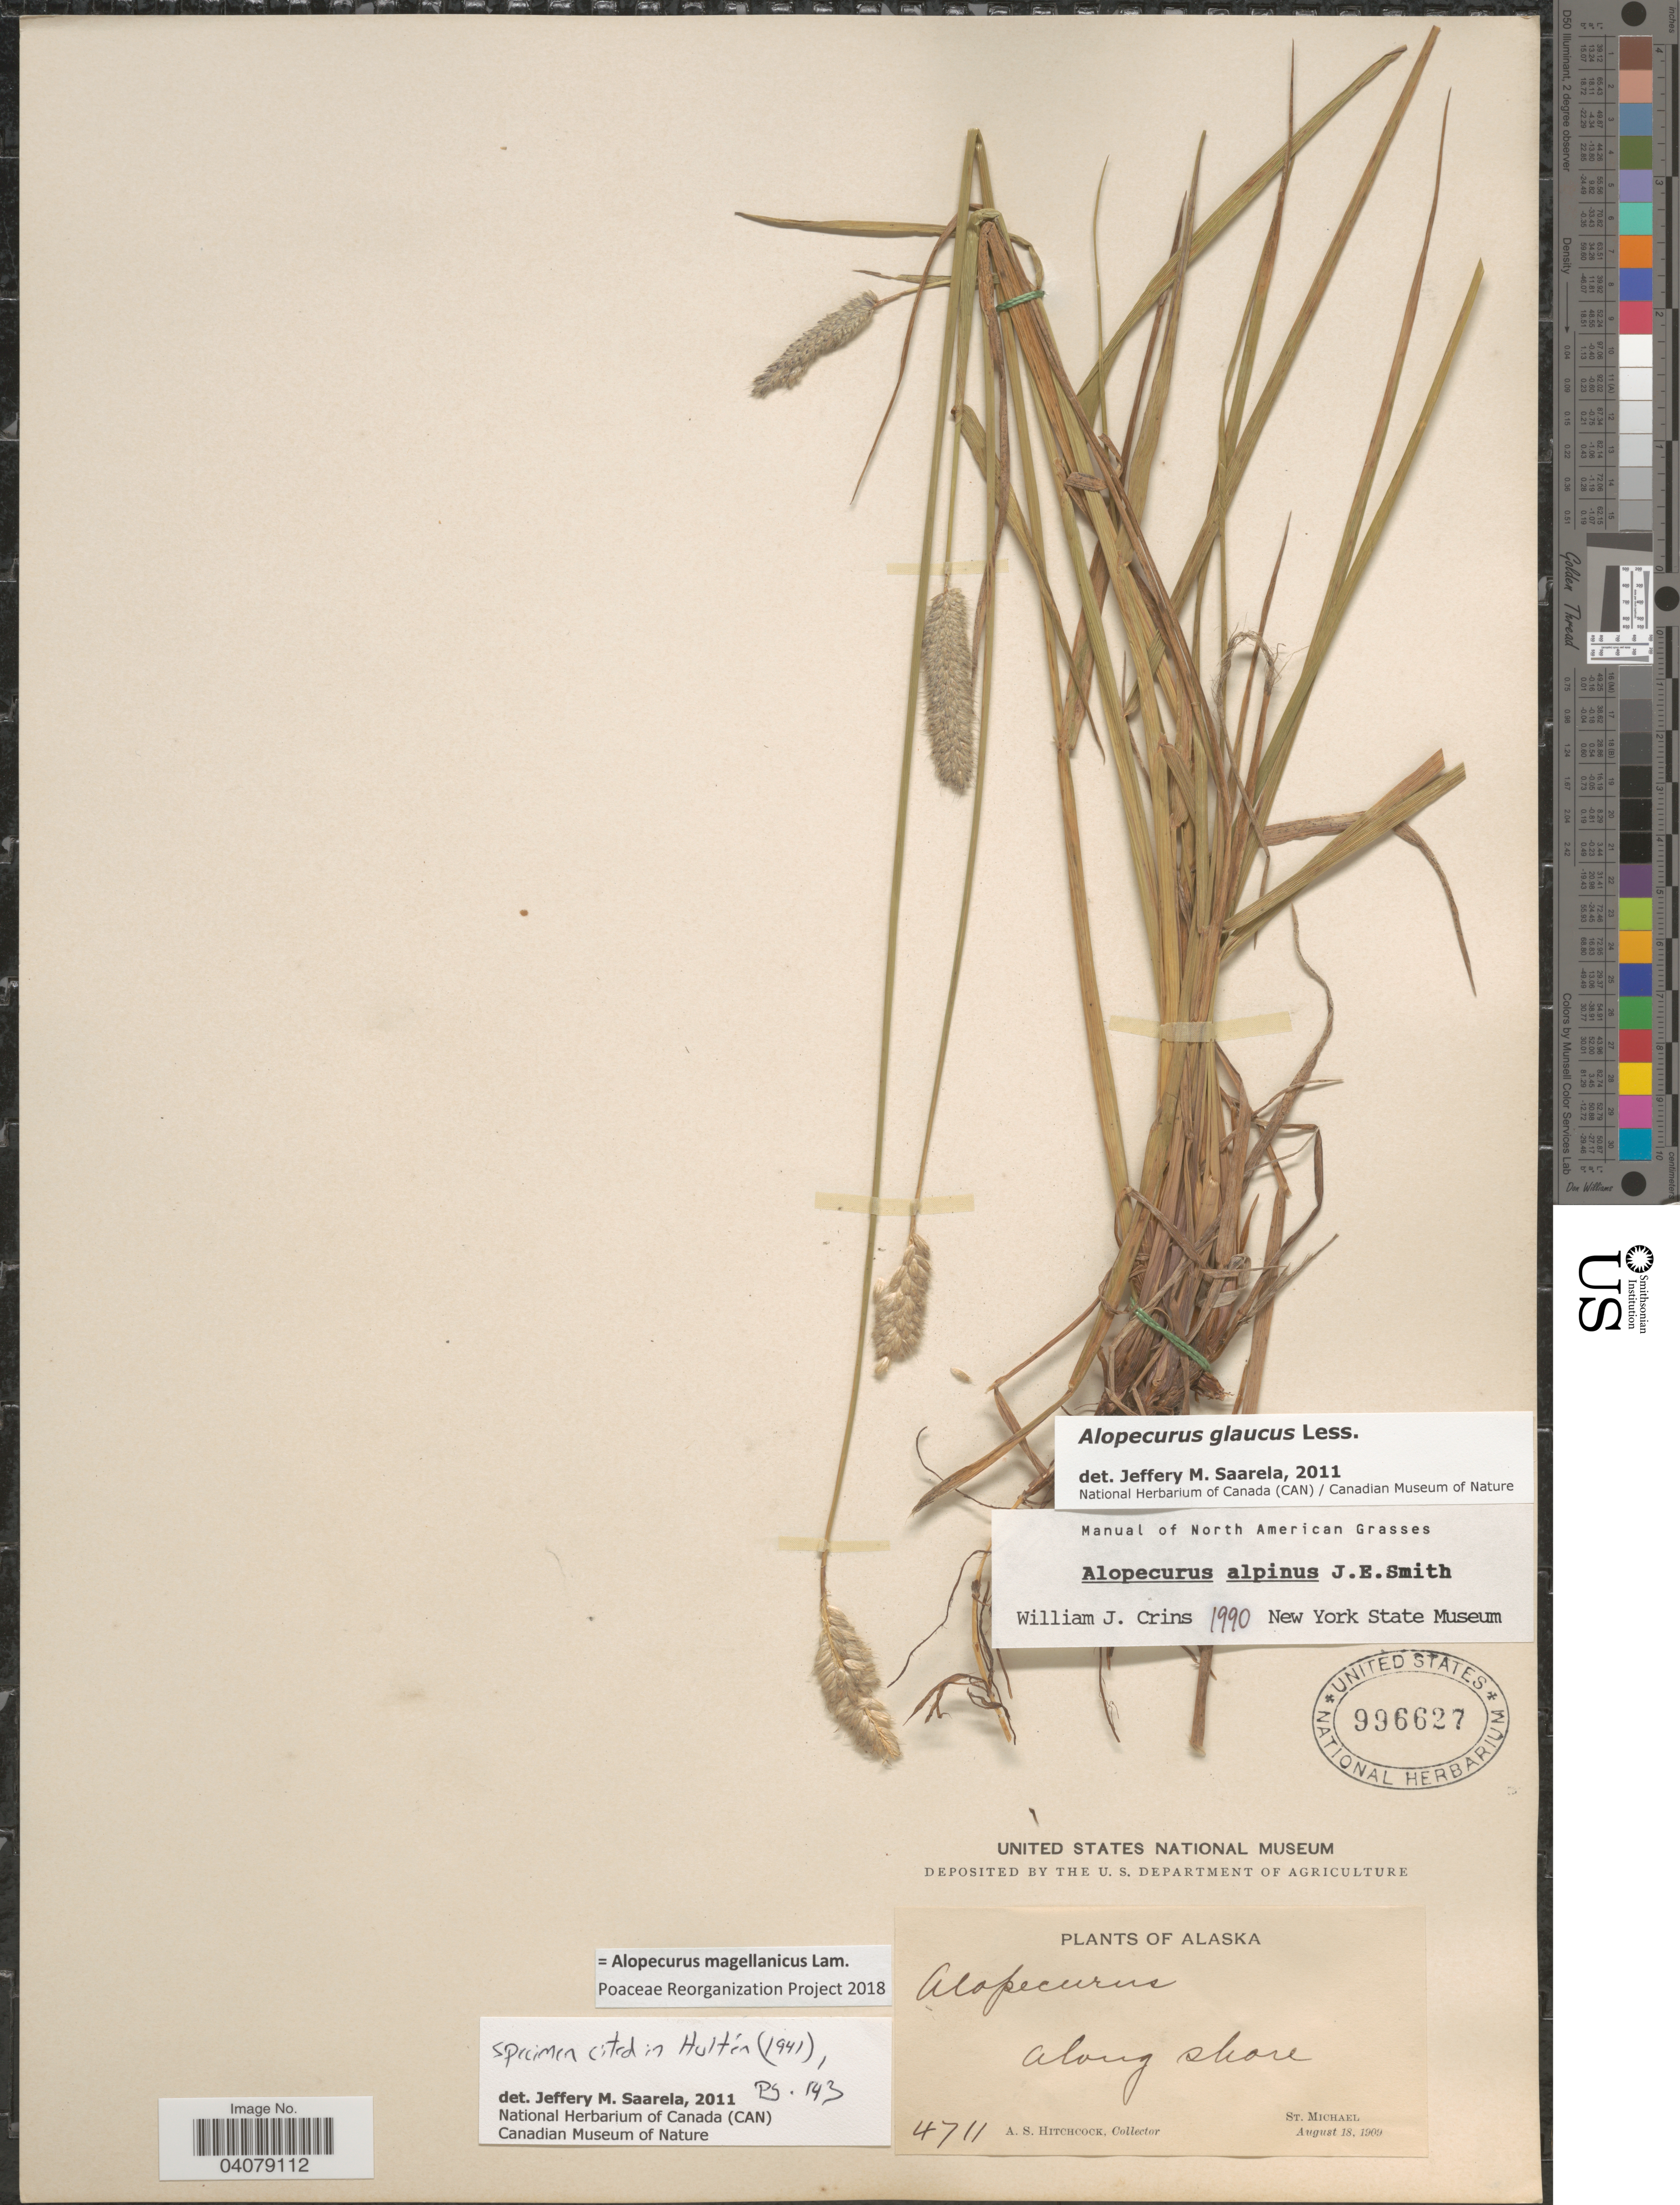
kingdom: Plantae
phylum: Tracheophyta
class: Liliopsida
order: Poales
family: Poaceae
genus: Alopecurus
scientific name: Alopecurus magellanicus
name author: Lam.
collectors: A. S. Hitchcock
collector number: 4711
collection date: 1909-08-18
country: United States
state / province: Alaska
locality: Along shore. St. Michael.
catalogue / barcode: US 996627